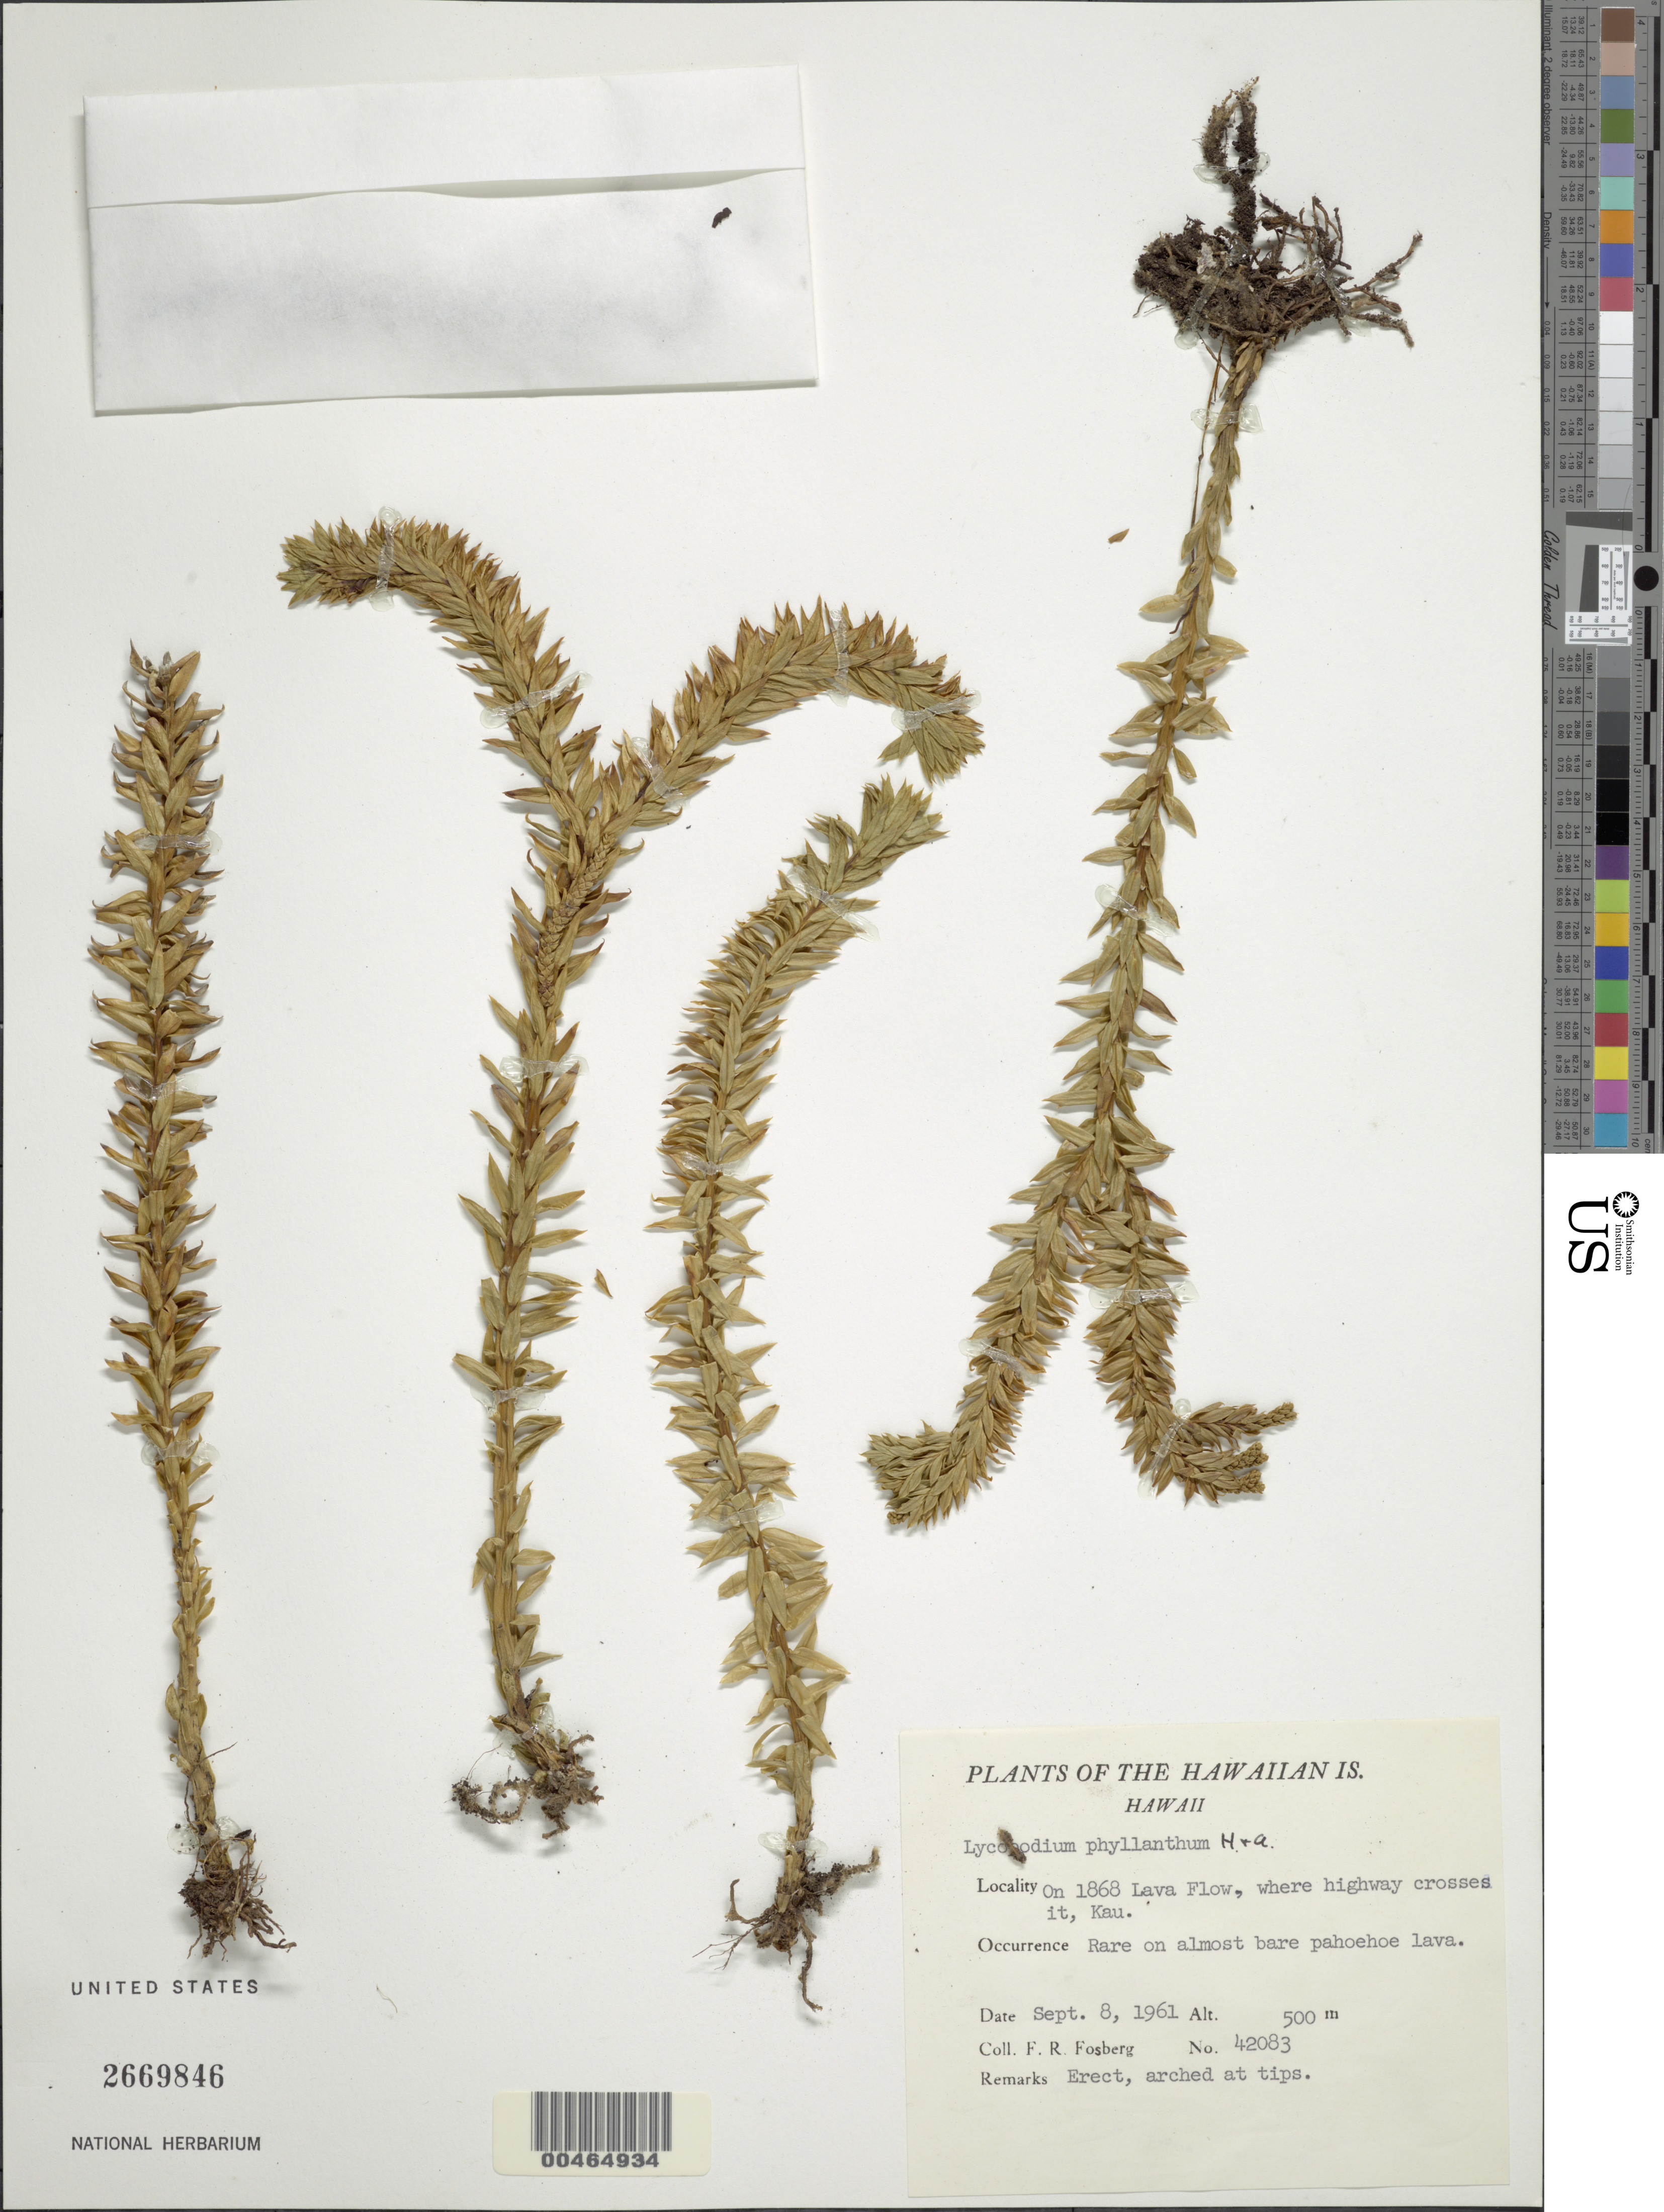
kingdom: Plantae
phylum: Tracheophyta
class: Lycopodiopsida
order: Lycopodiales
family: Lycopodiaceae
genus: Phlegmariurus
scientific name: Phlegmariurus phyllanthus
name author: (Hook. & Arn.) R.D. Dixit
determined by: Field, A. R.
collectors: F. R. Fosberg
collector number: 42083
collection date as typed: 8 Sep 1961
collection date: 1961-09-08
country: United States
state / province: Hawaii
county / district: Hawaii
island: Hawaii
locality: On 1868 Lava Flow, Kau.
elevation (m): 500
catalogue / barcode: US 2669846